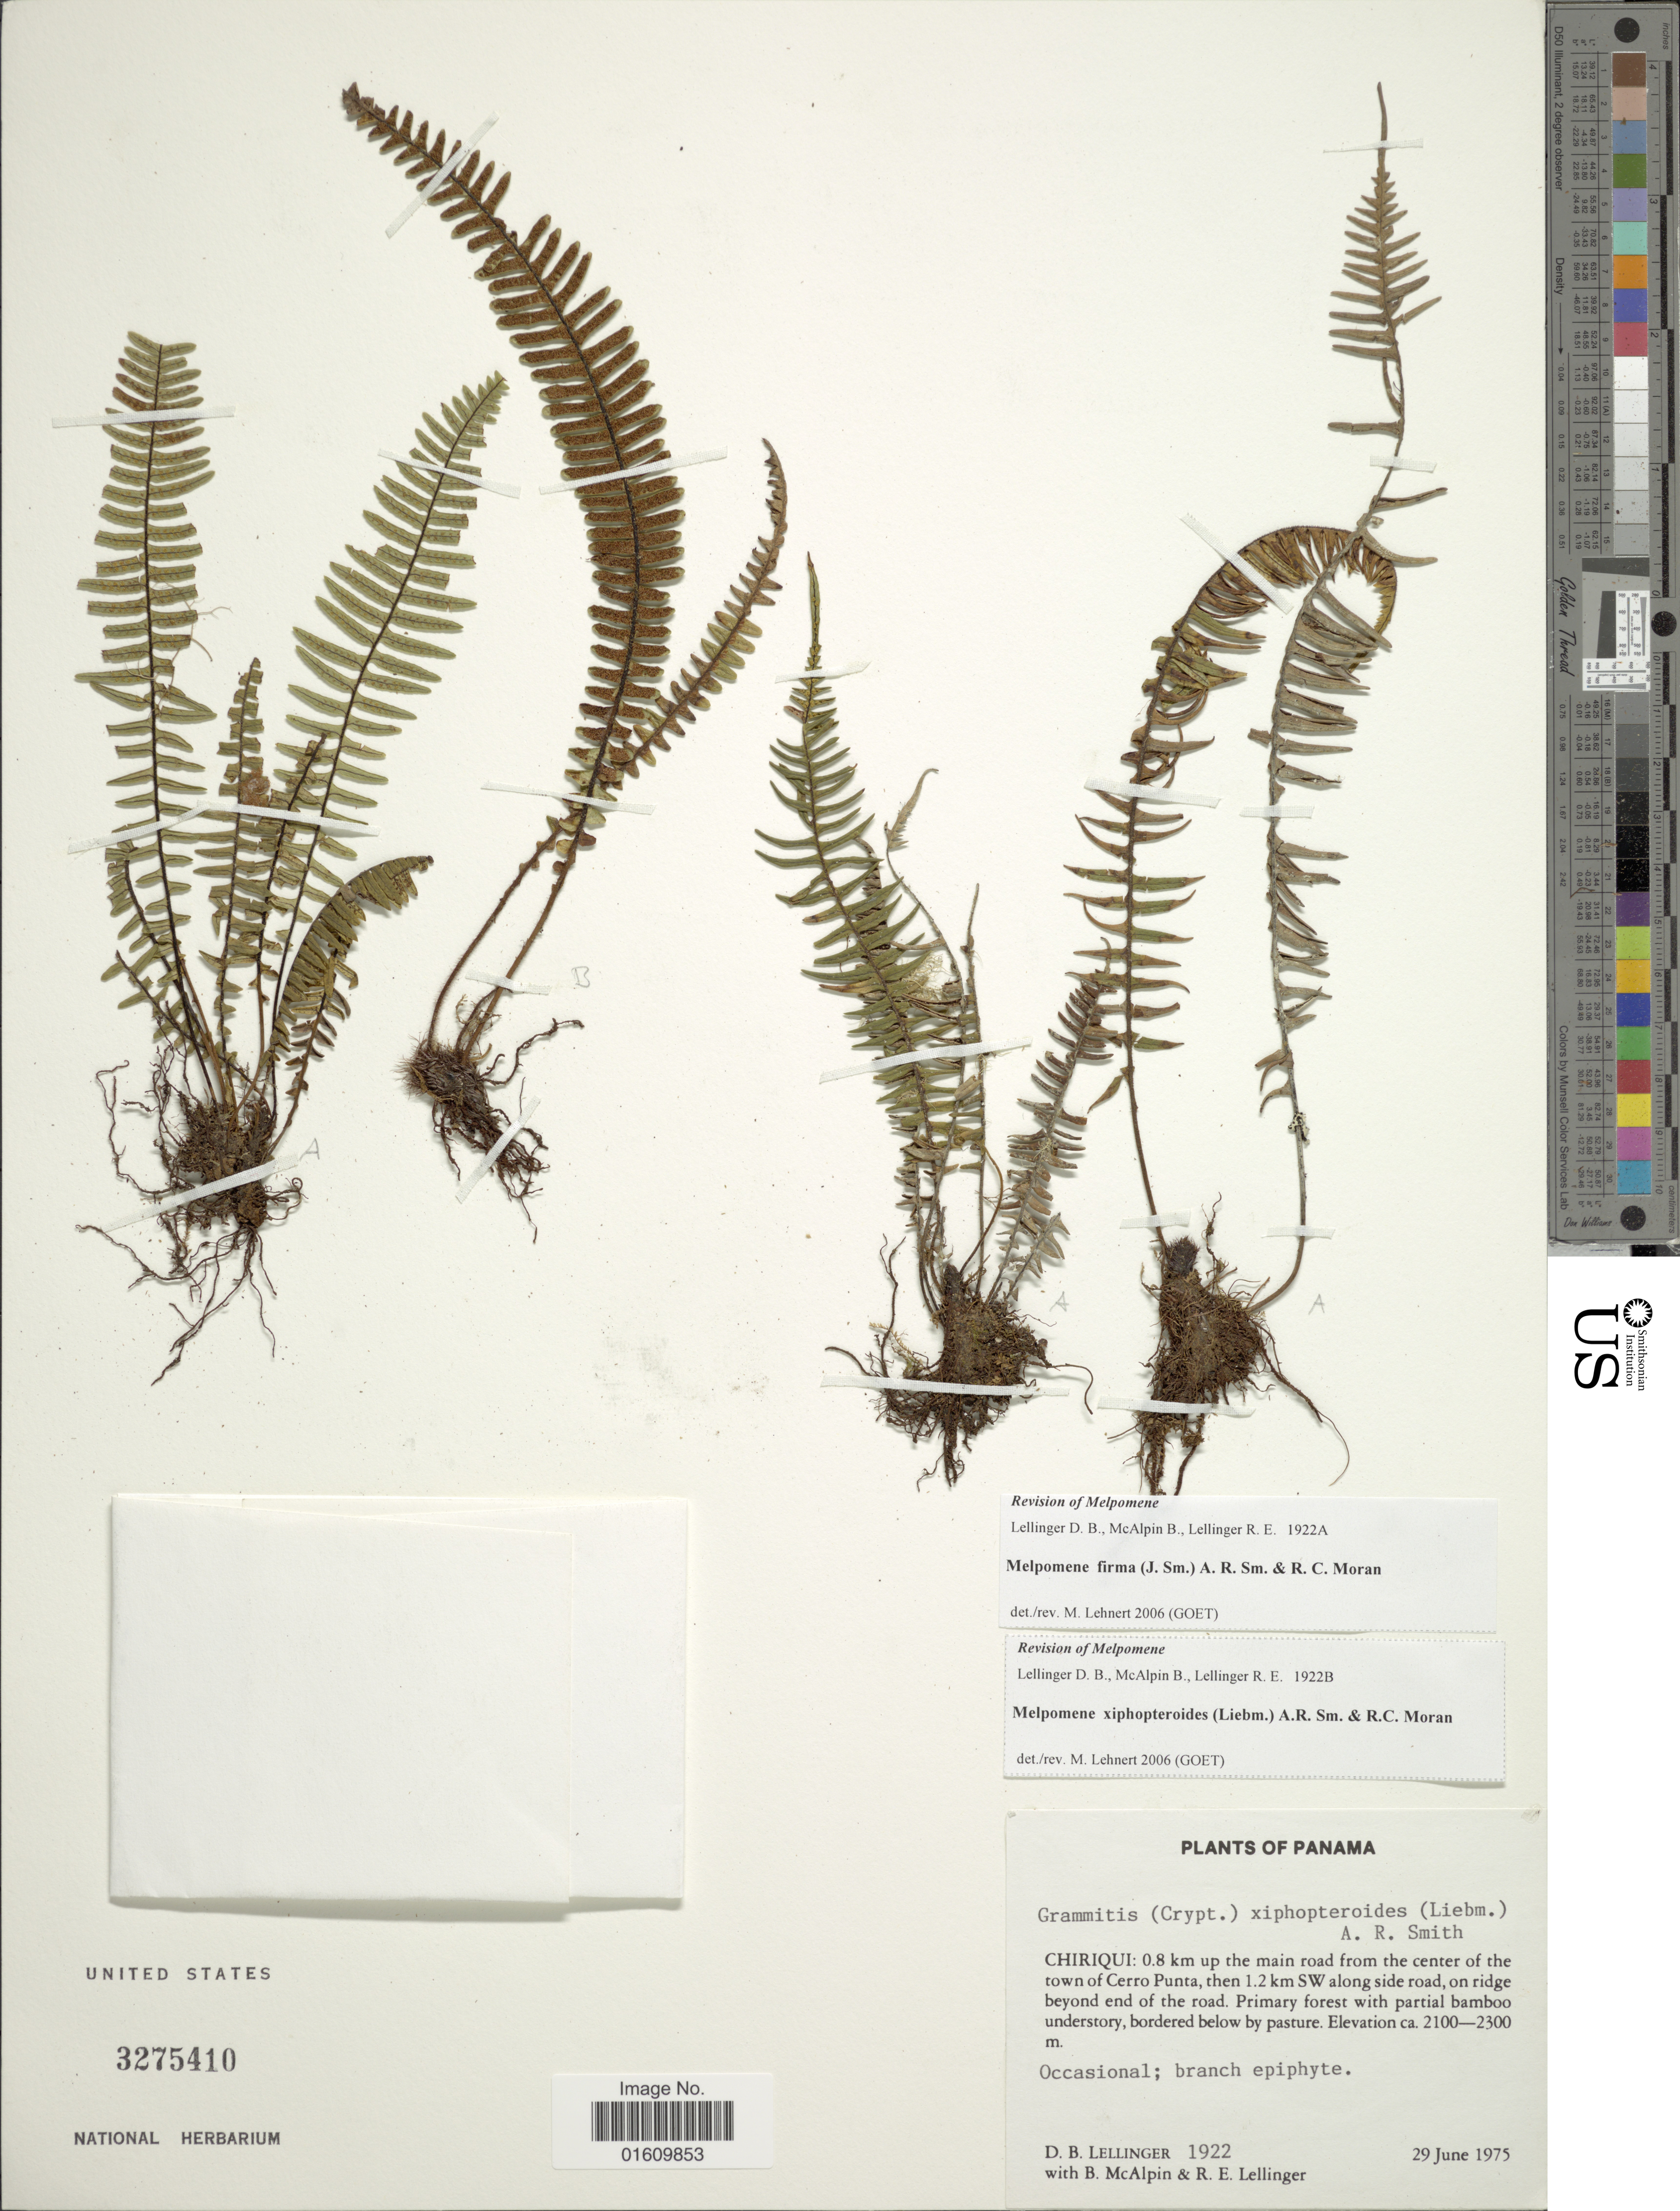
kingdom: Plantae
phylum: Tracheophyta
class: Polypodiopsida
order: Polypodiales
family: Polypodiaceae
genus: Melpomene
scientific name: Melpomene xiphopteroides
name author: (Liebm.) A.R. Sm. & R.C. Moran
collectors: D. B. Lellinger, B. McAlpin & R. E. Lellinger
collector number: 1922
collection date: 1975-06-29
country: Panama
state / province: Chiriqui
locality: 0.8 km up the main road from the center of the town of Cerro Punta, then 1.2 km SW along side road, on ridge beyond end of road.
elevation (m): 2100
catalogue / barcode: US 3275410